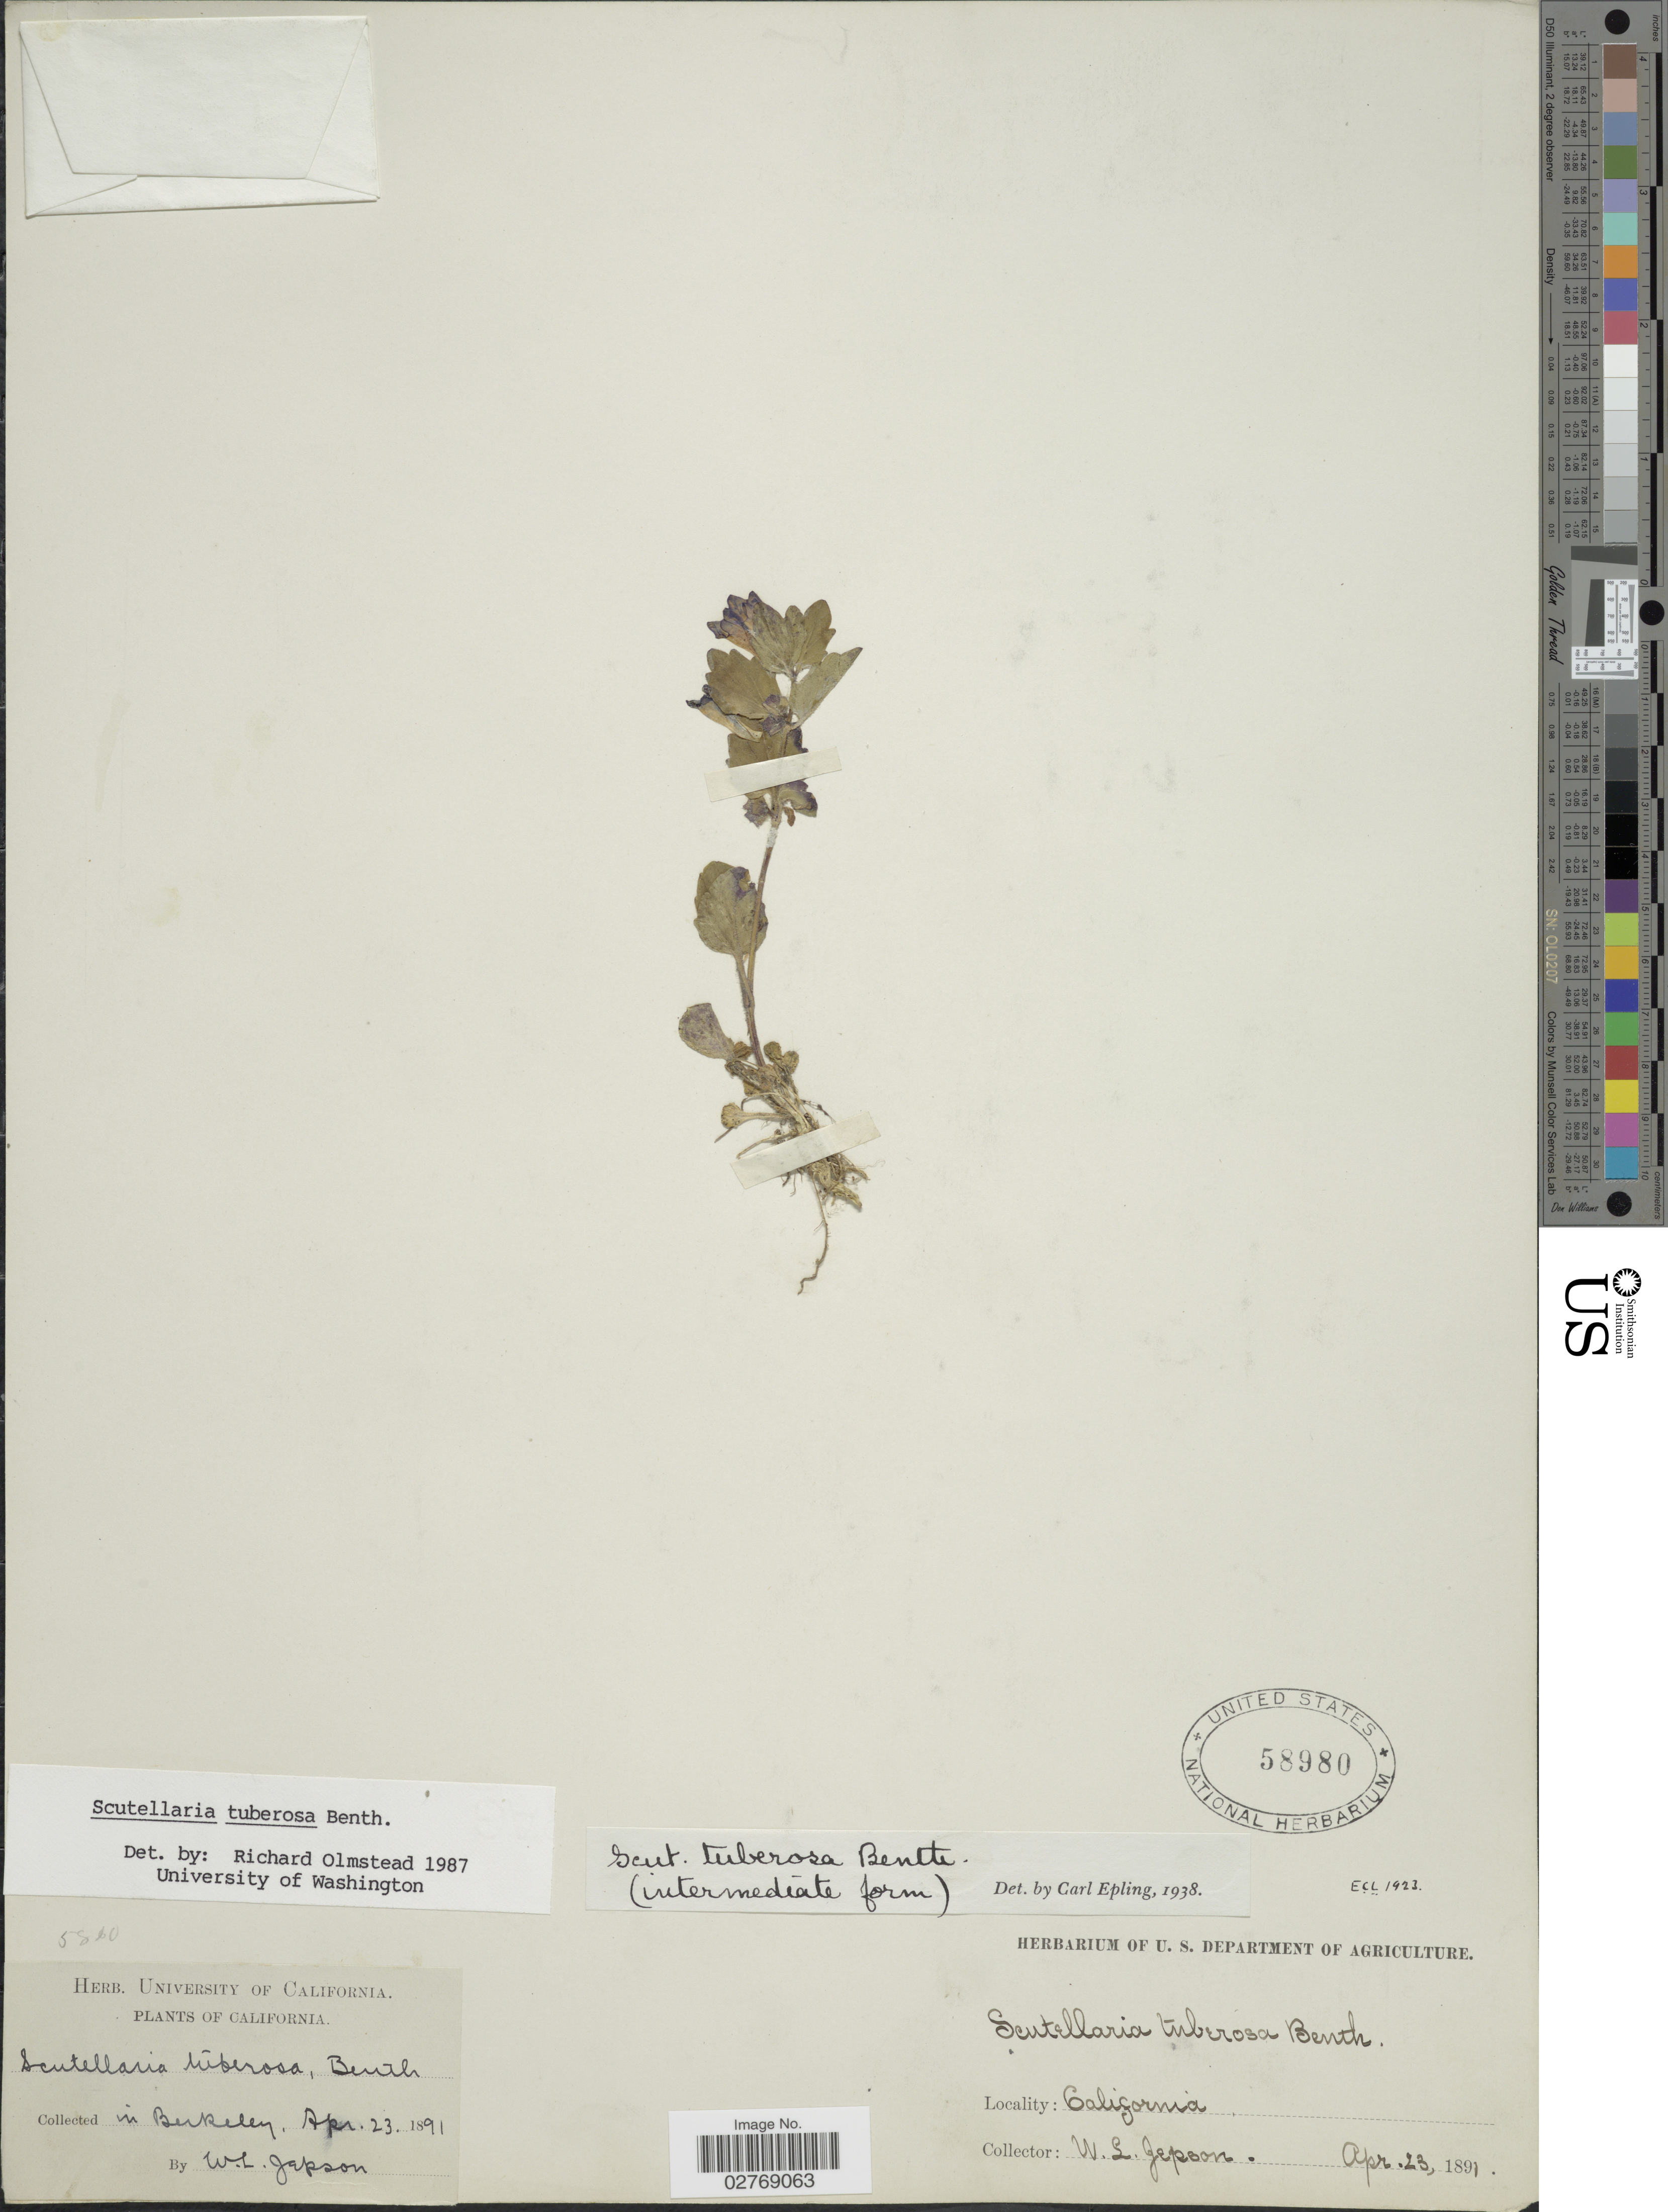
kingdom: Plantae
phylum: Tracheophyta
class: Magnoliopsida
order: Lamiales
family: Lamiaceae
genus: Scutellaria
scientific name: Scutellaria tuberosa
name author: Benth.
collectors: W. L. Jepson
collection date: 1891-04-23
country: United States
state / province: California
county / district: Alameda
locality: In Berkeley.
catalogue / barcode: US 58980